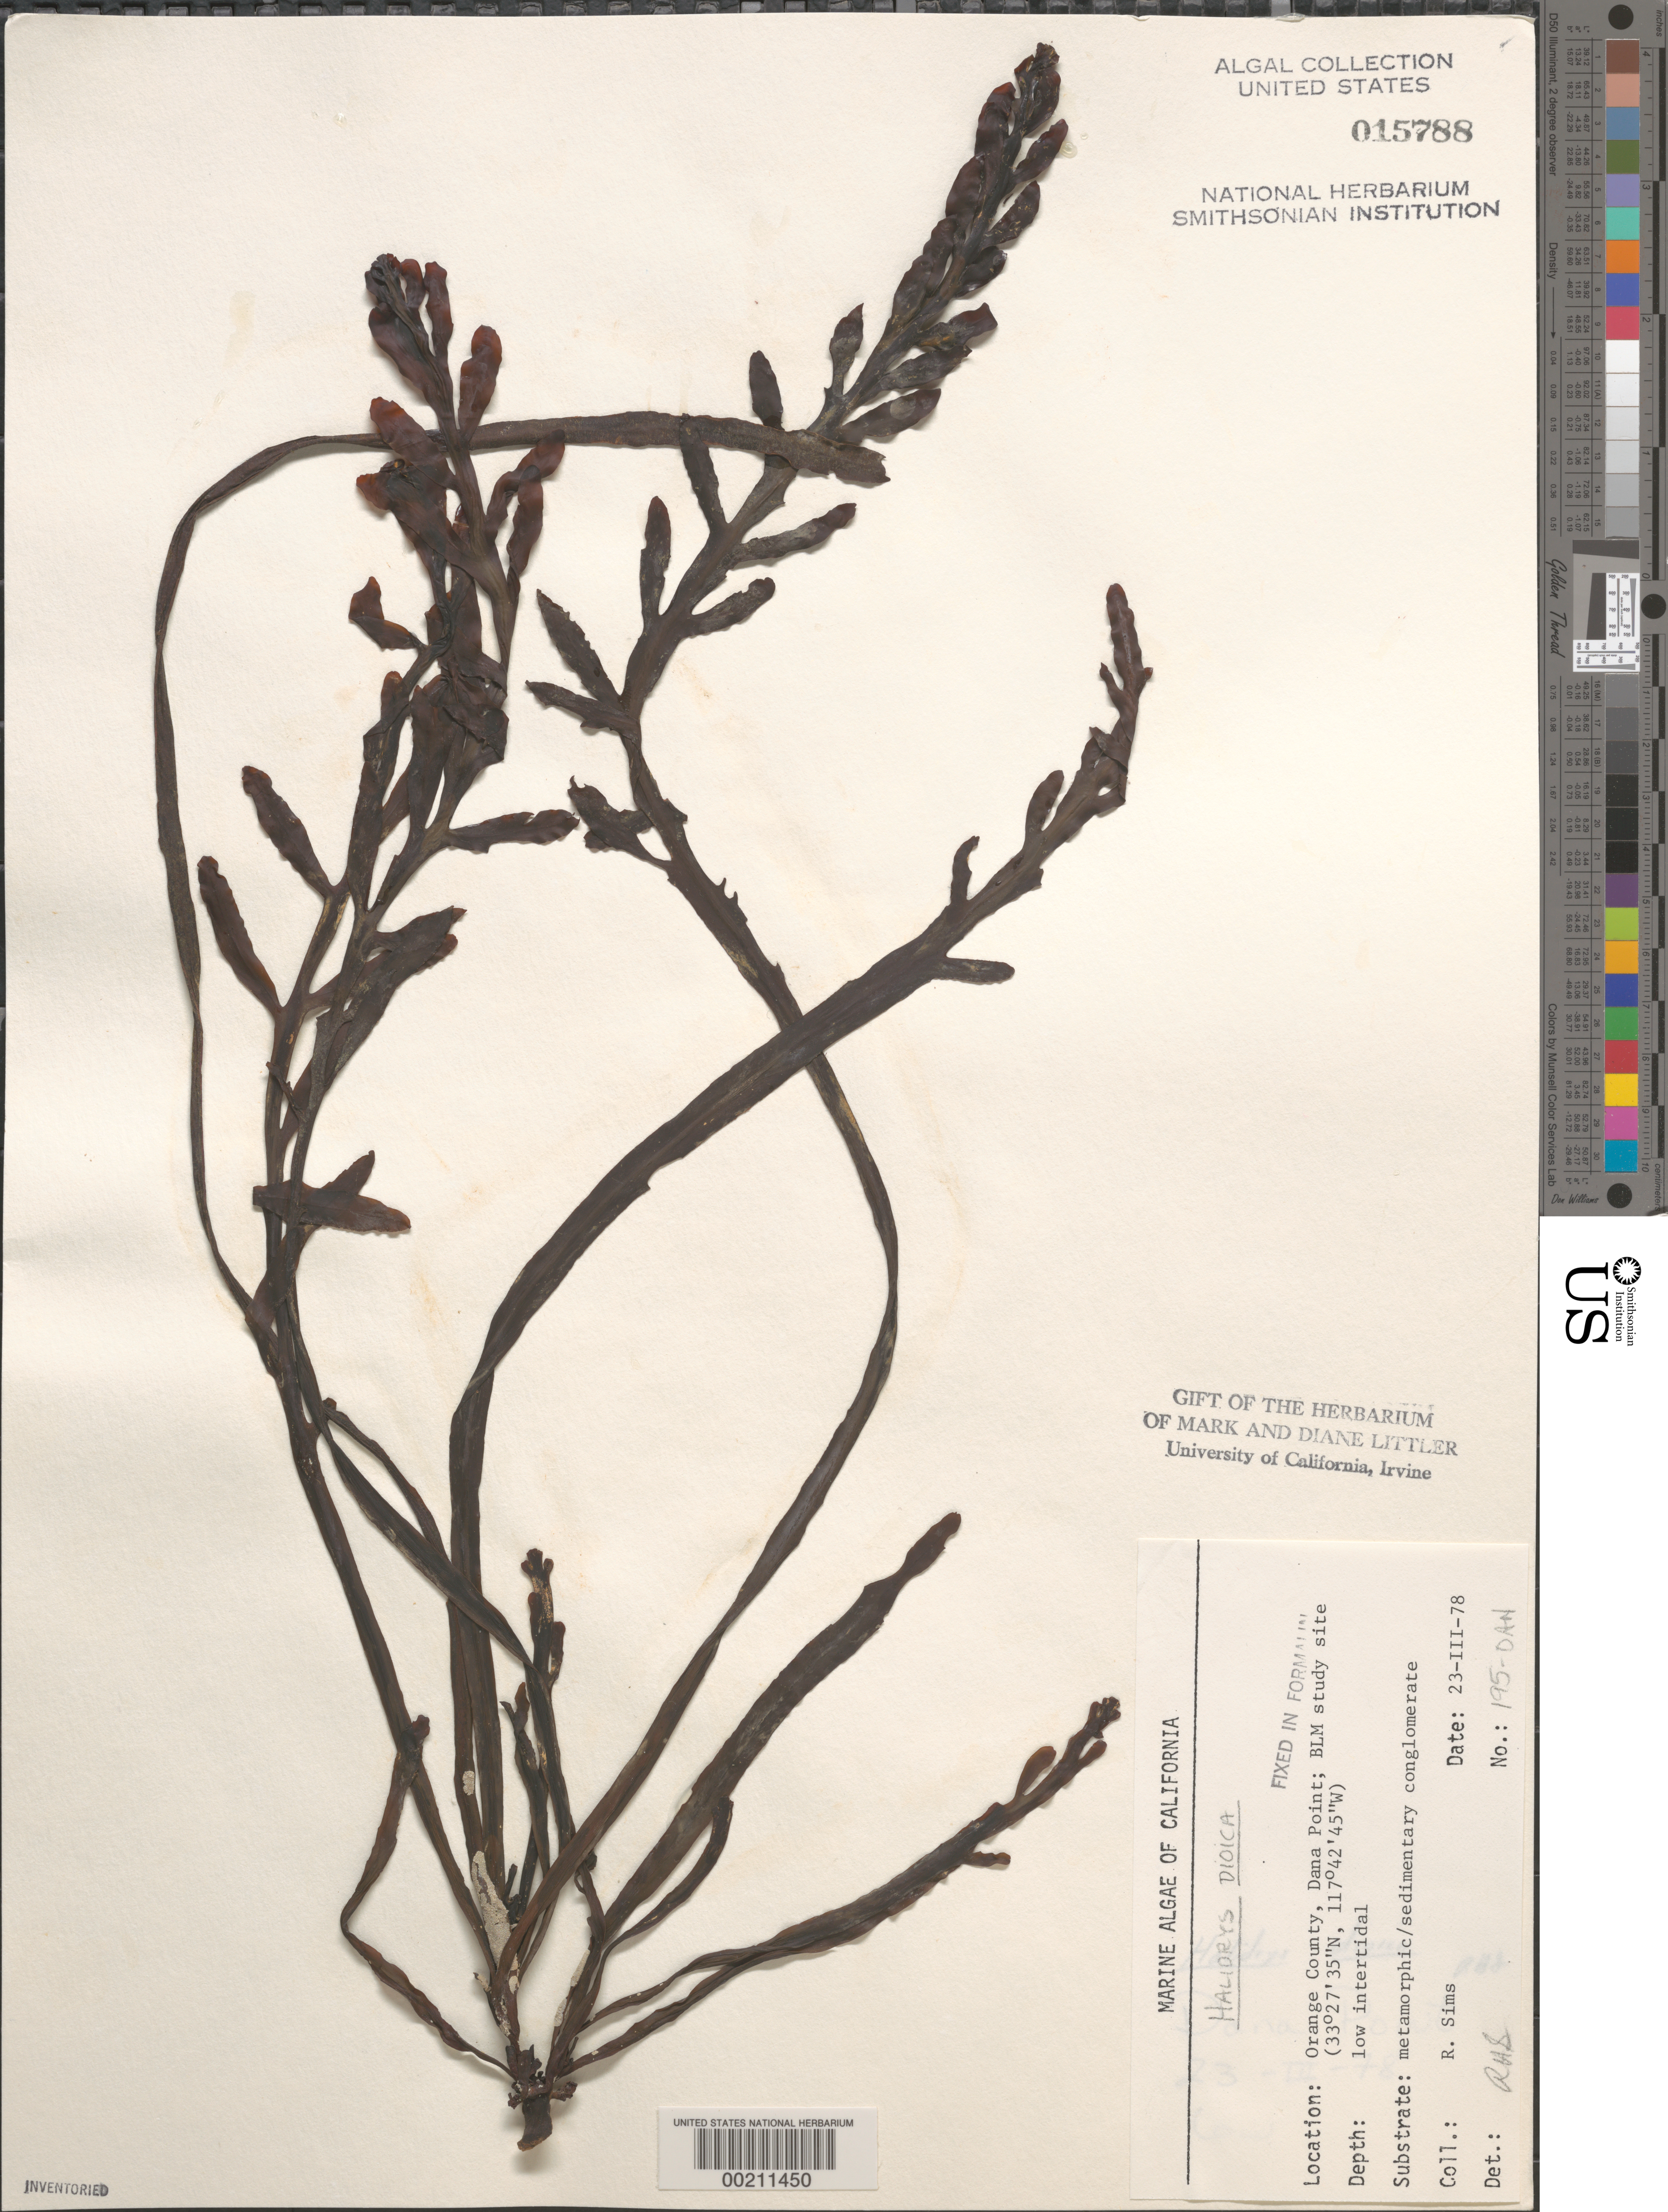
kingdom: Chromista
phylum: Ochrophyta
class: Phaeophyceae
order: Fucales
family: Sargassaceae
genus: Halidrys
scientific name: Halidrys dioica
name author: N.L. Gardner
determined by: Sims, Robert H.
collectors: R. H. Sims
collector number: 195-dan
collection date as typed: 23 Mar 1978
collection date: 1978-03-23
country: United States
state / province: California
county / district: Orange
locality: Dana Point, 1 km north of marina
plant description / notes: BLM-SOCALBIGHT Rocky Intertidal Survey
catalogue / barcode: US 15788